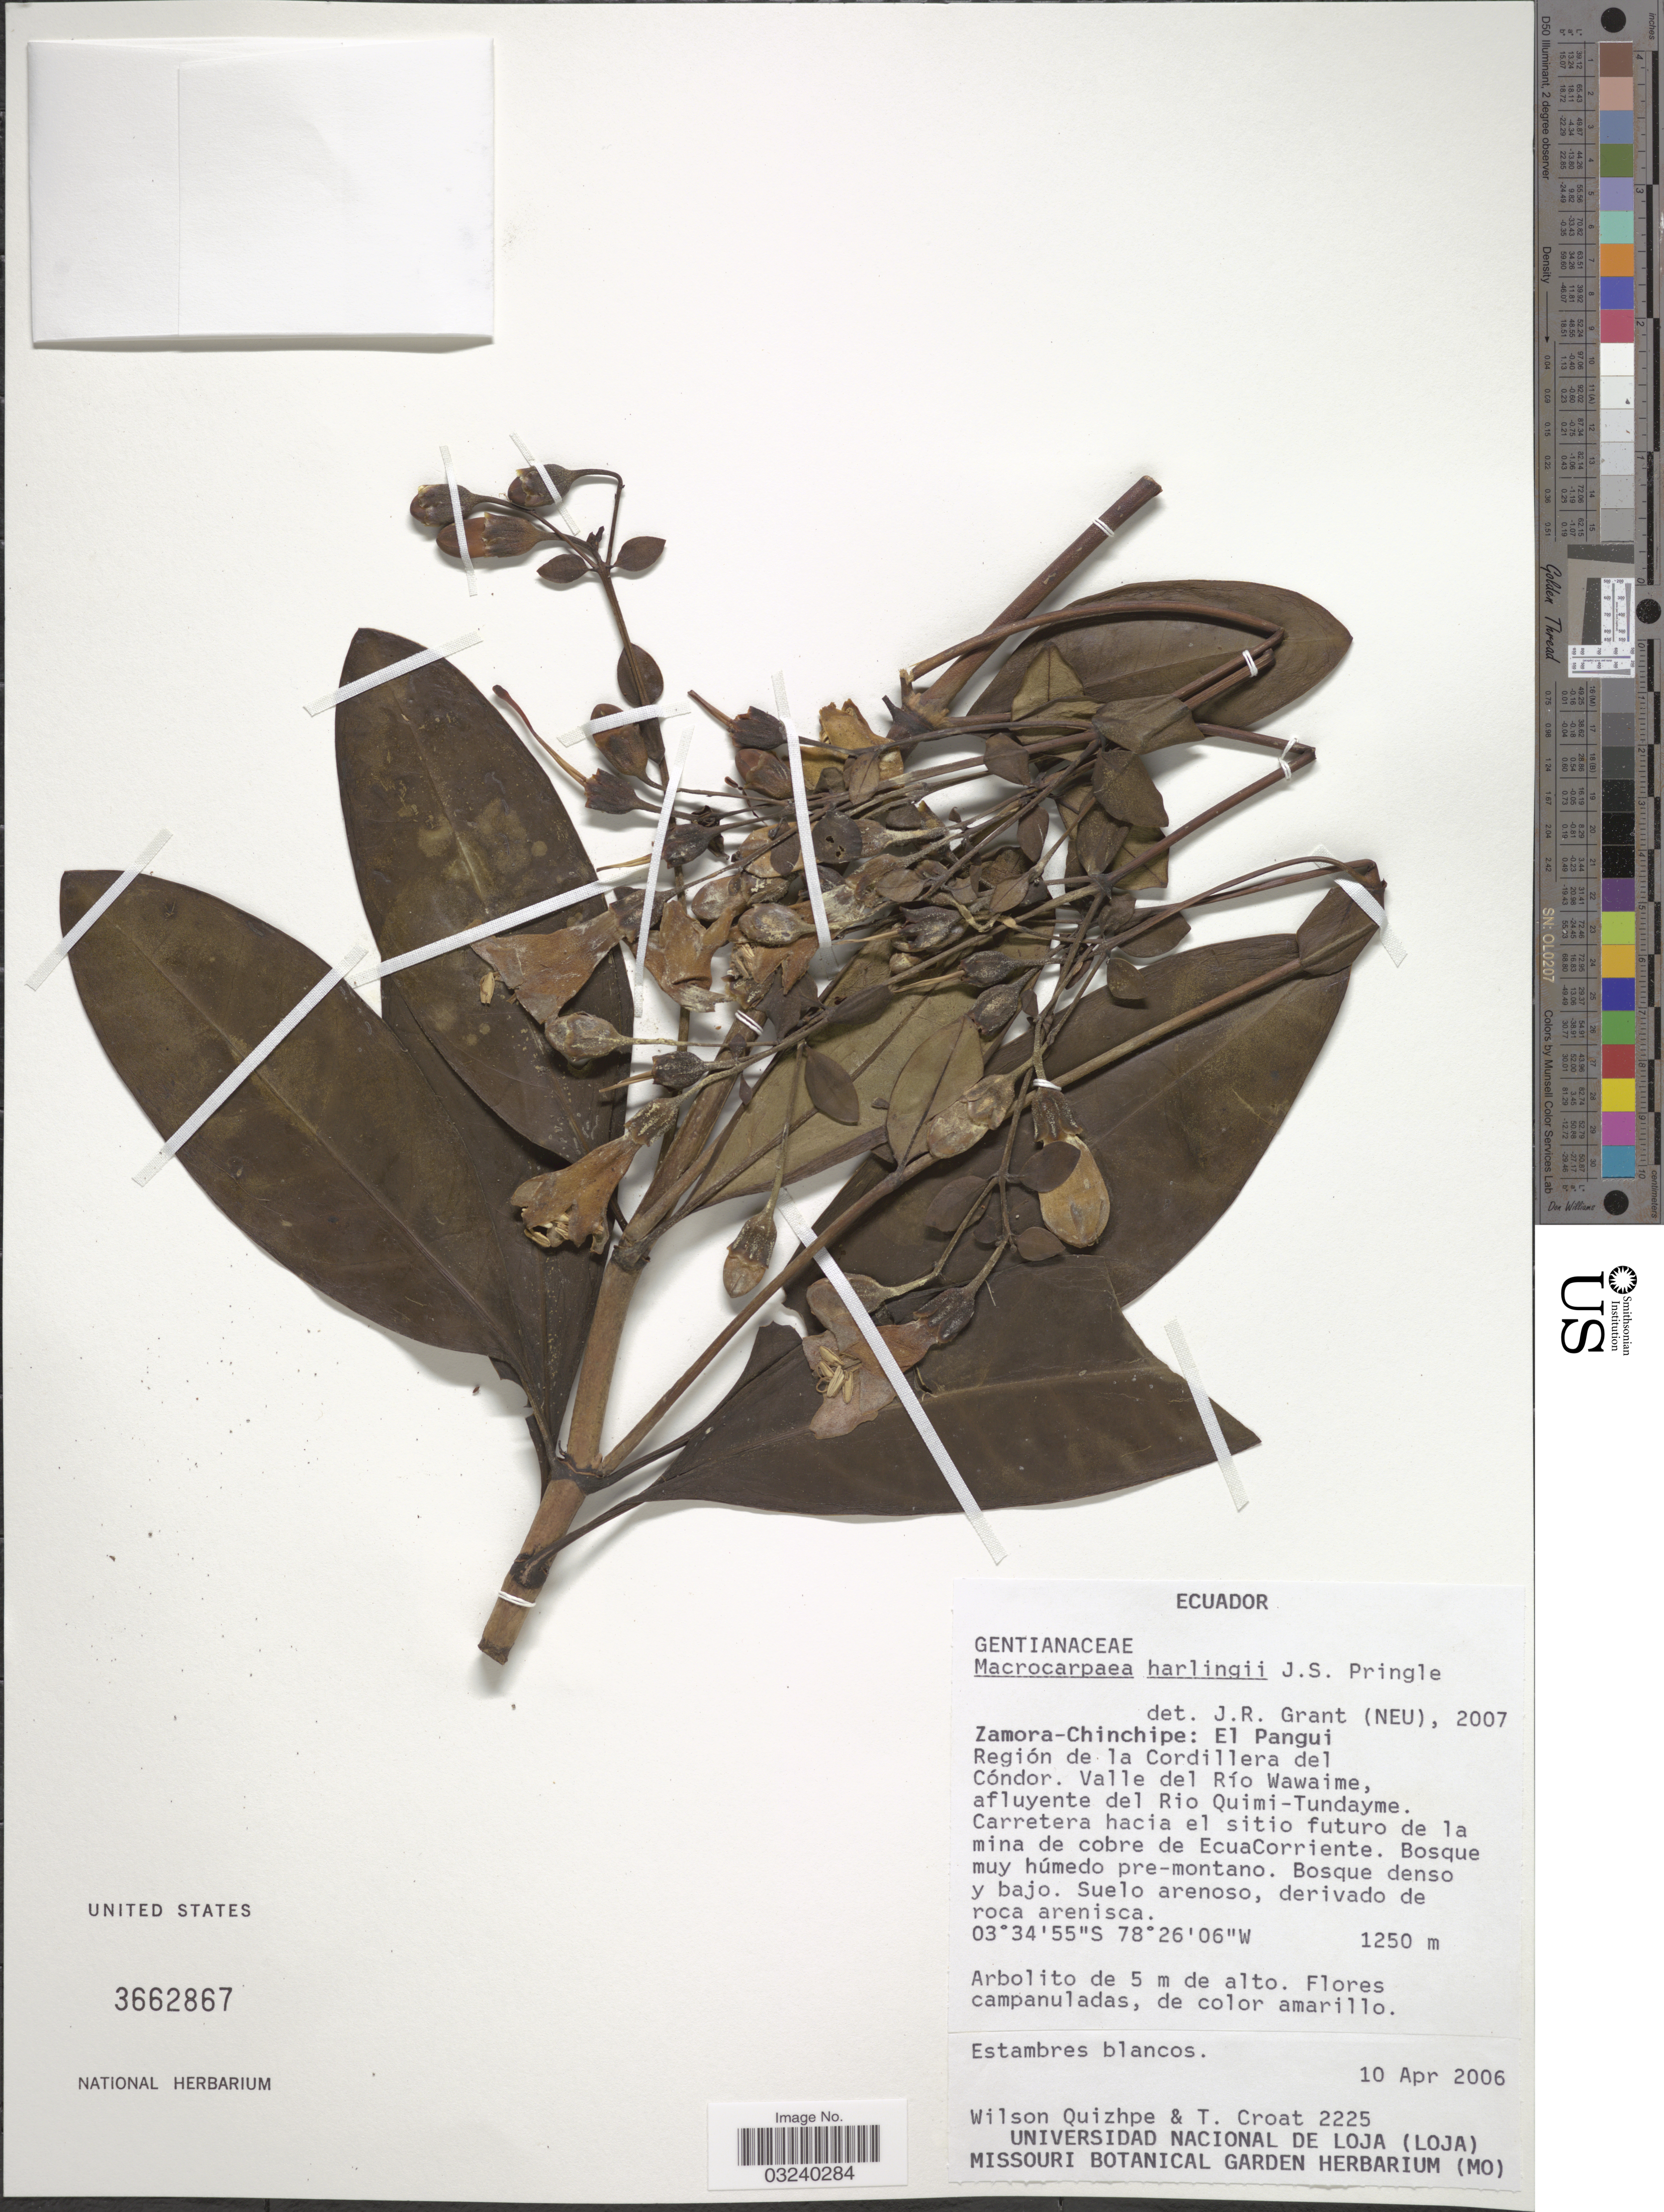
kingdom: Plantae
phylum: Tracheophyta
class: Magnoliopsida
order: Gentianales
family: Gentianaceae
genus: Macrocarpaea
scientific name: Macrocarpaea harlingii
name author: J.S. Pringle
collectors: W. Quizhpe & T. B. Croat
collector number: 2225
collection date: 2006-04-10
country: Ecuador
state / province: Zamora-Chinchipe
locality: El Pangui. Región de la Cordillera del Cóndor. Valle del Río Wawaime, afluyente del Rio Quimi-Tundayme.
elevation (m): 1250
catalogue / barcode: US 3662867